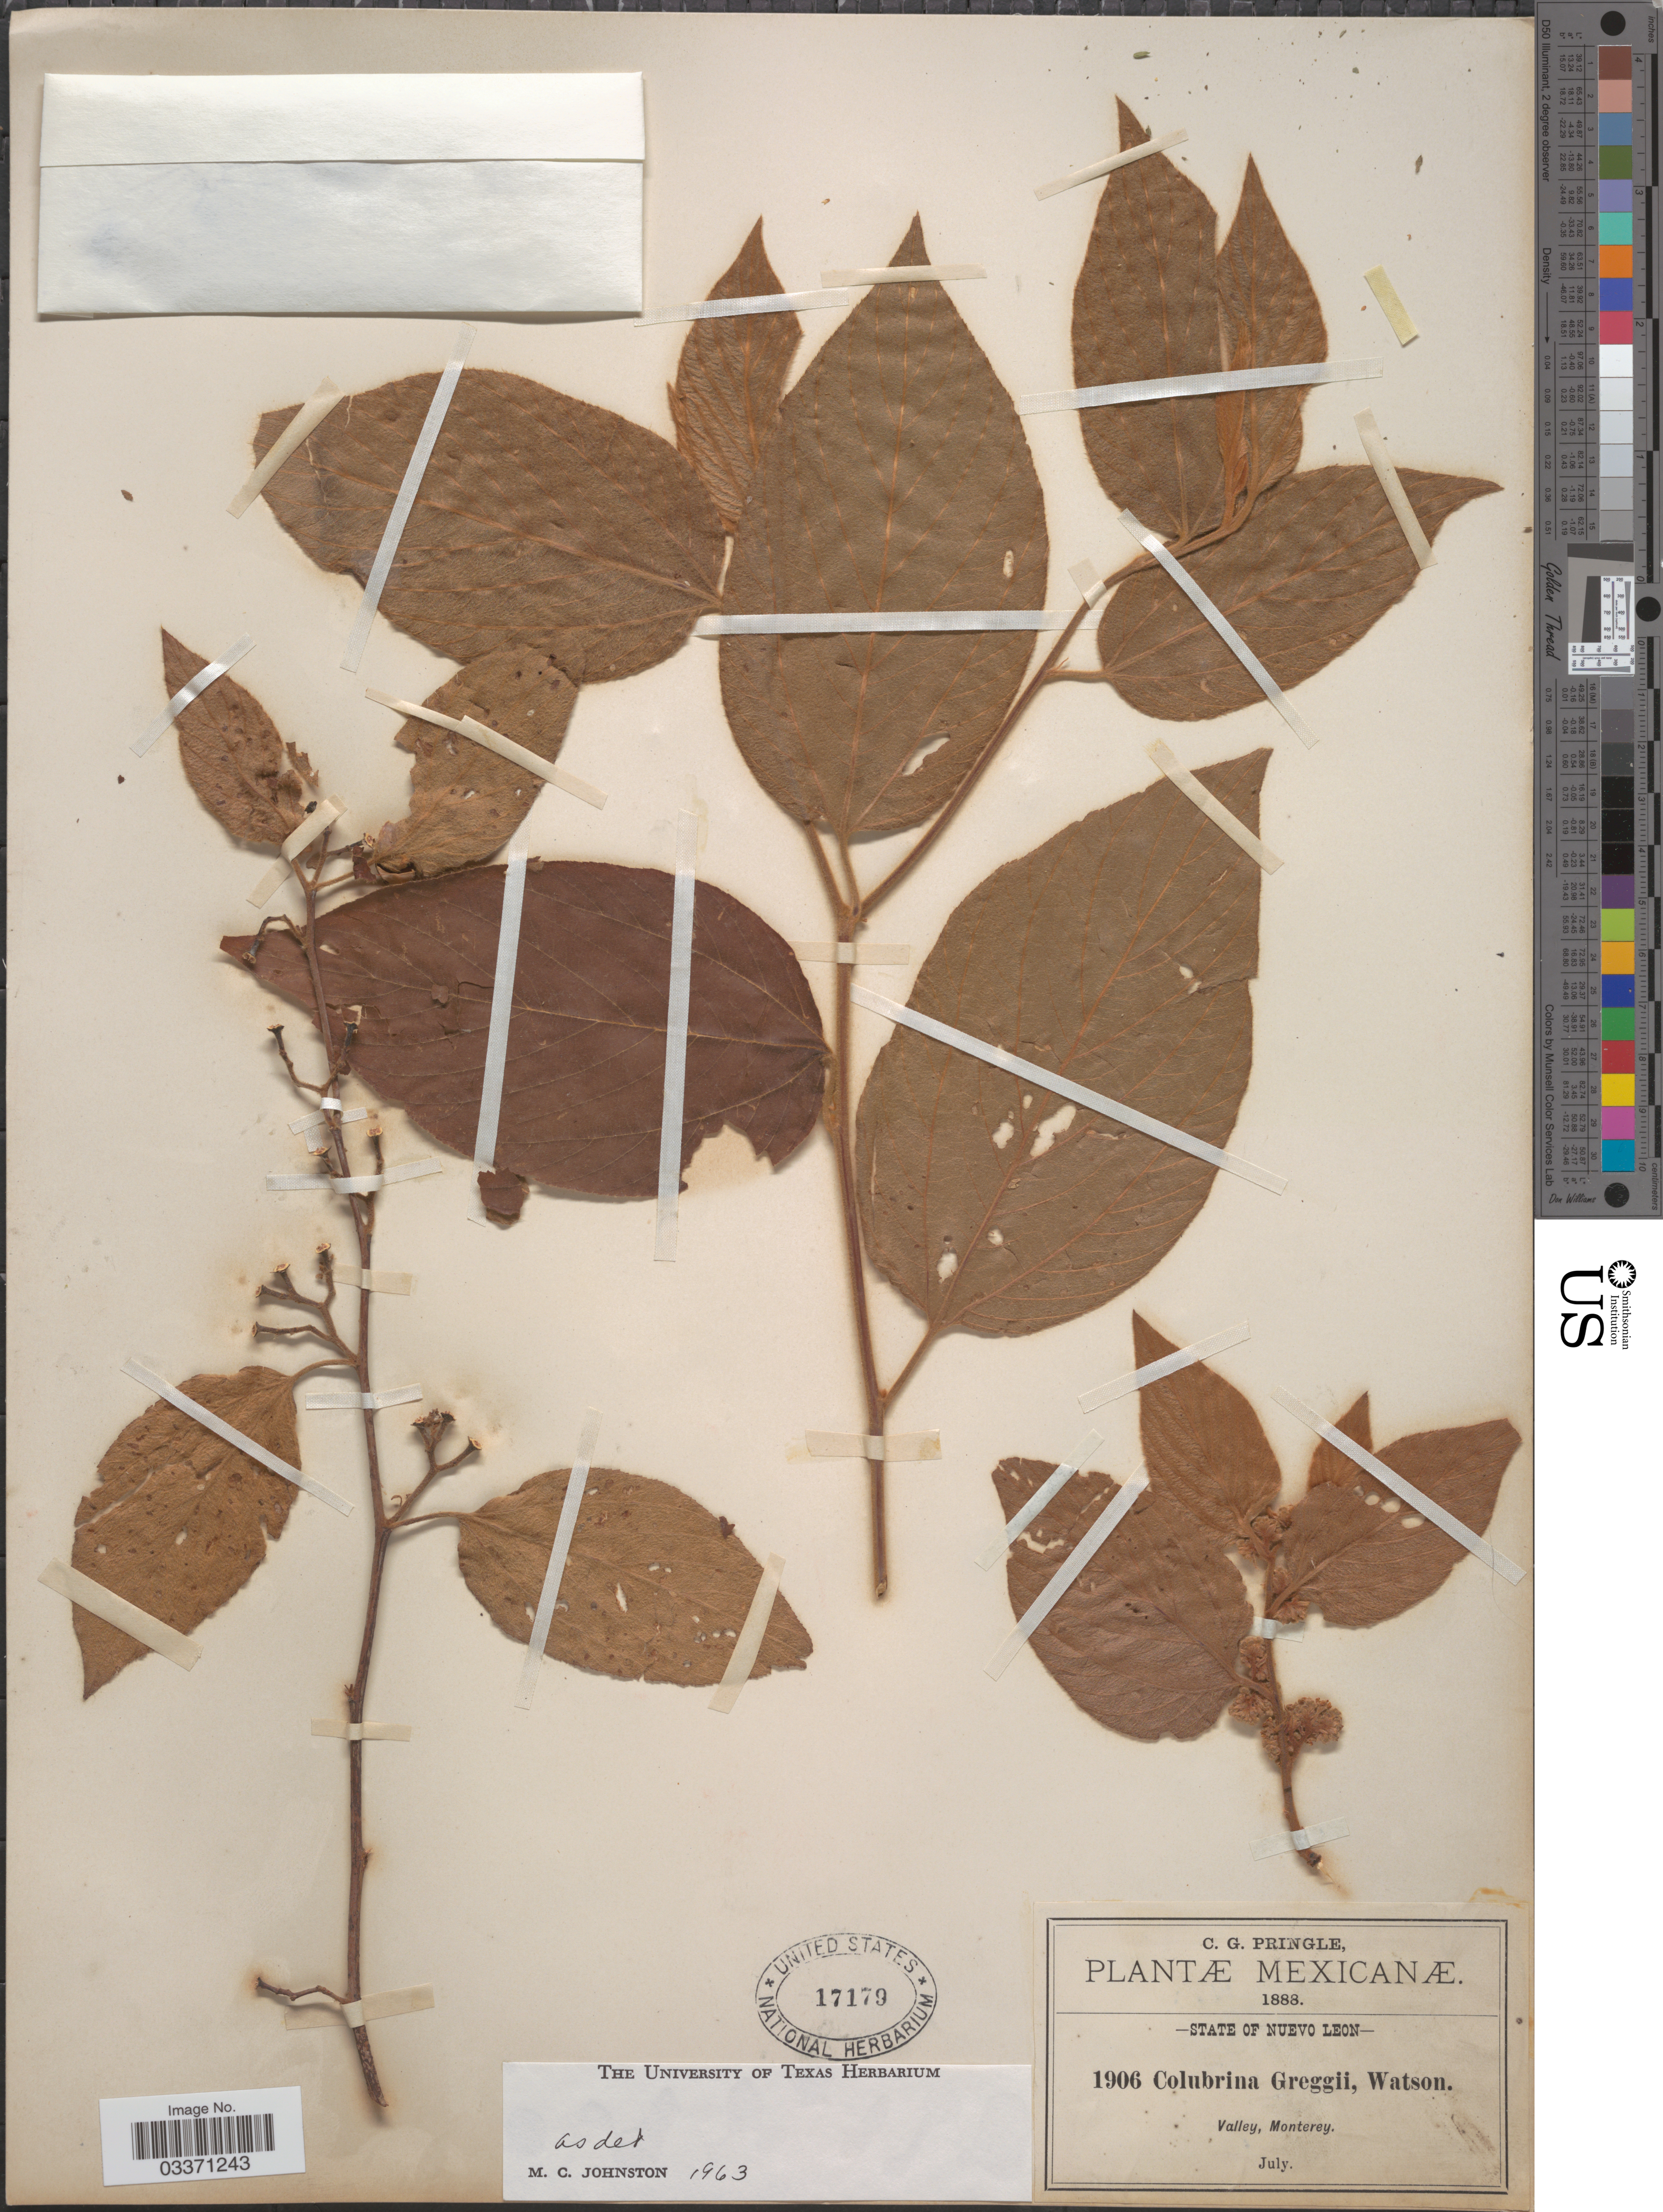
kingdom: Plantae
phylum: Tracheophyta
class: Magnoliopsida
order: Rosales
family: Rhamnaceae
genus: Colubrina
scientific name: Colubrina greggii var. greggii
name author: S. Watson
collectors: C. G. Pringle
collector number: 1906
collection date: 1888-07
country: Mexico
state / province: Nuevo León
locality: Valley, Monterey.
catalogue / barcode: US 17179